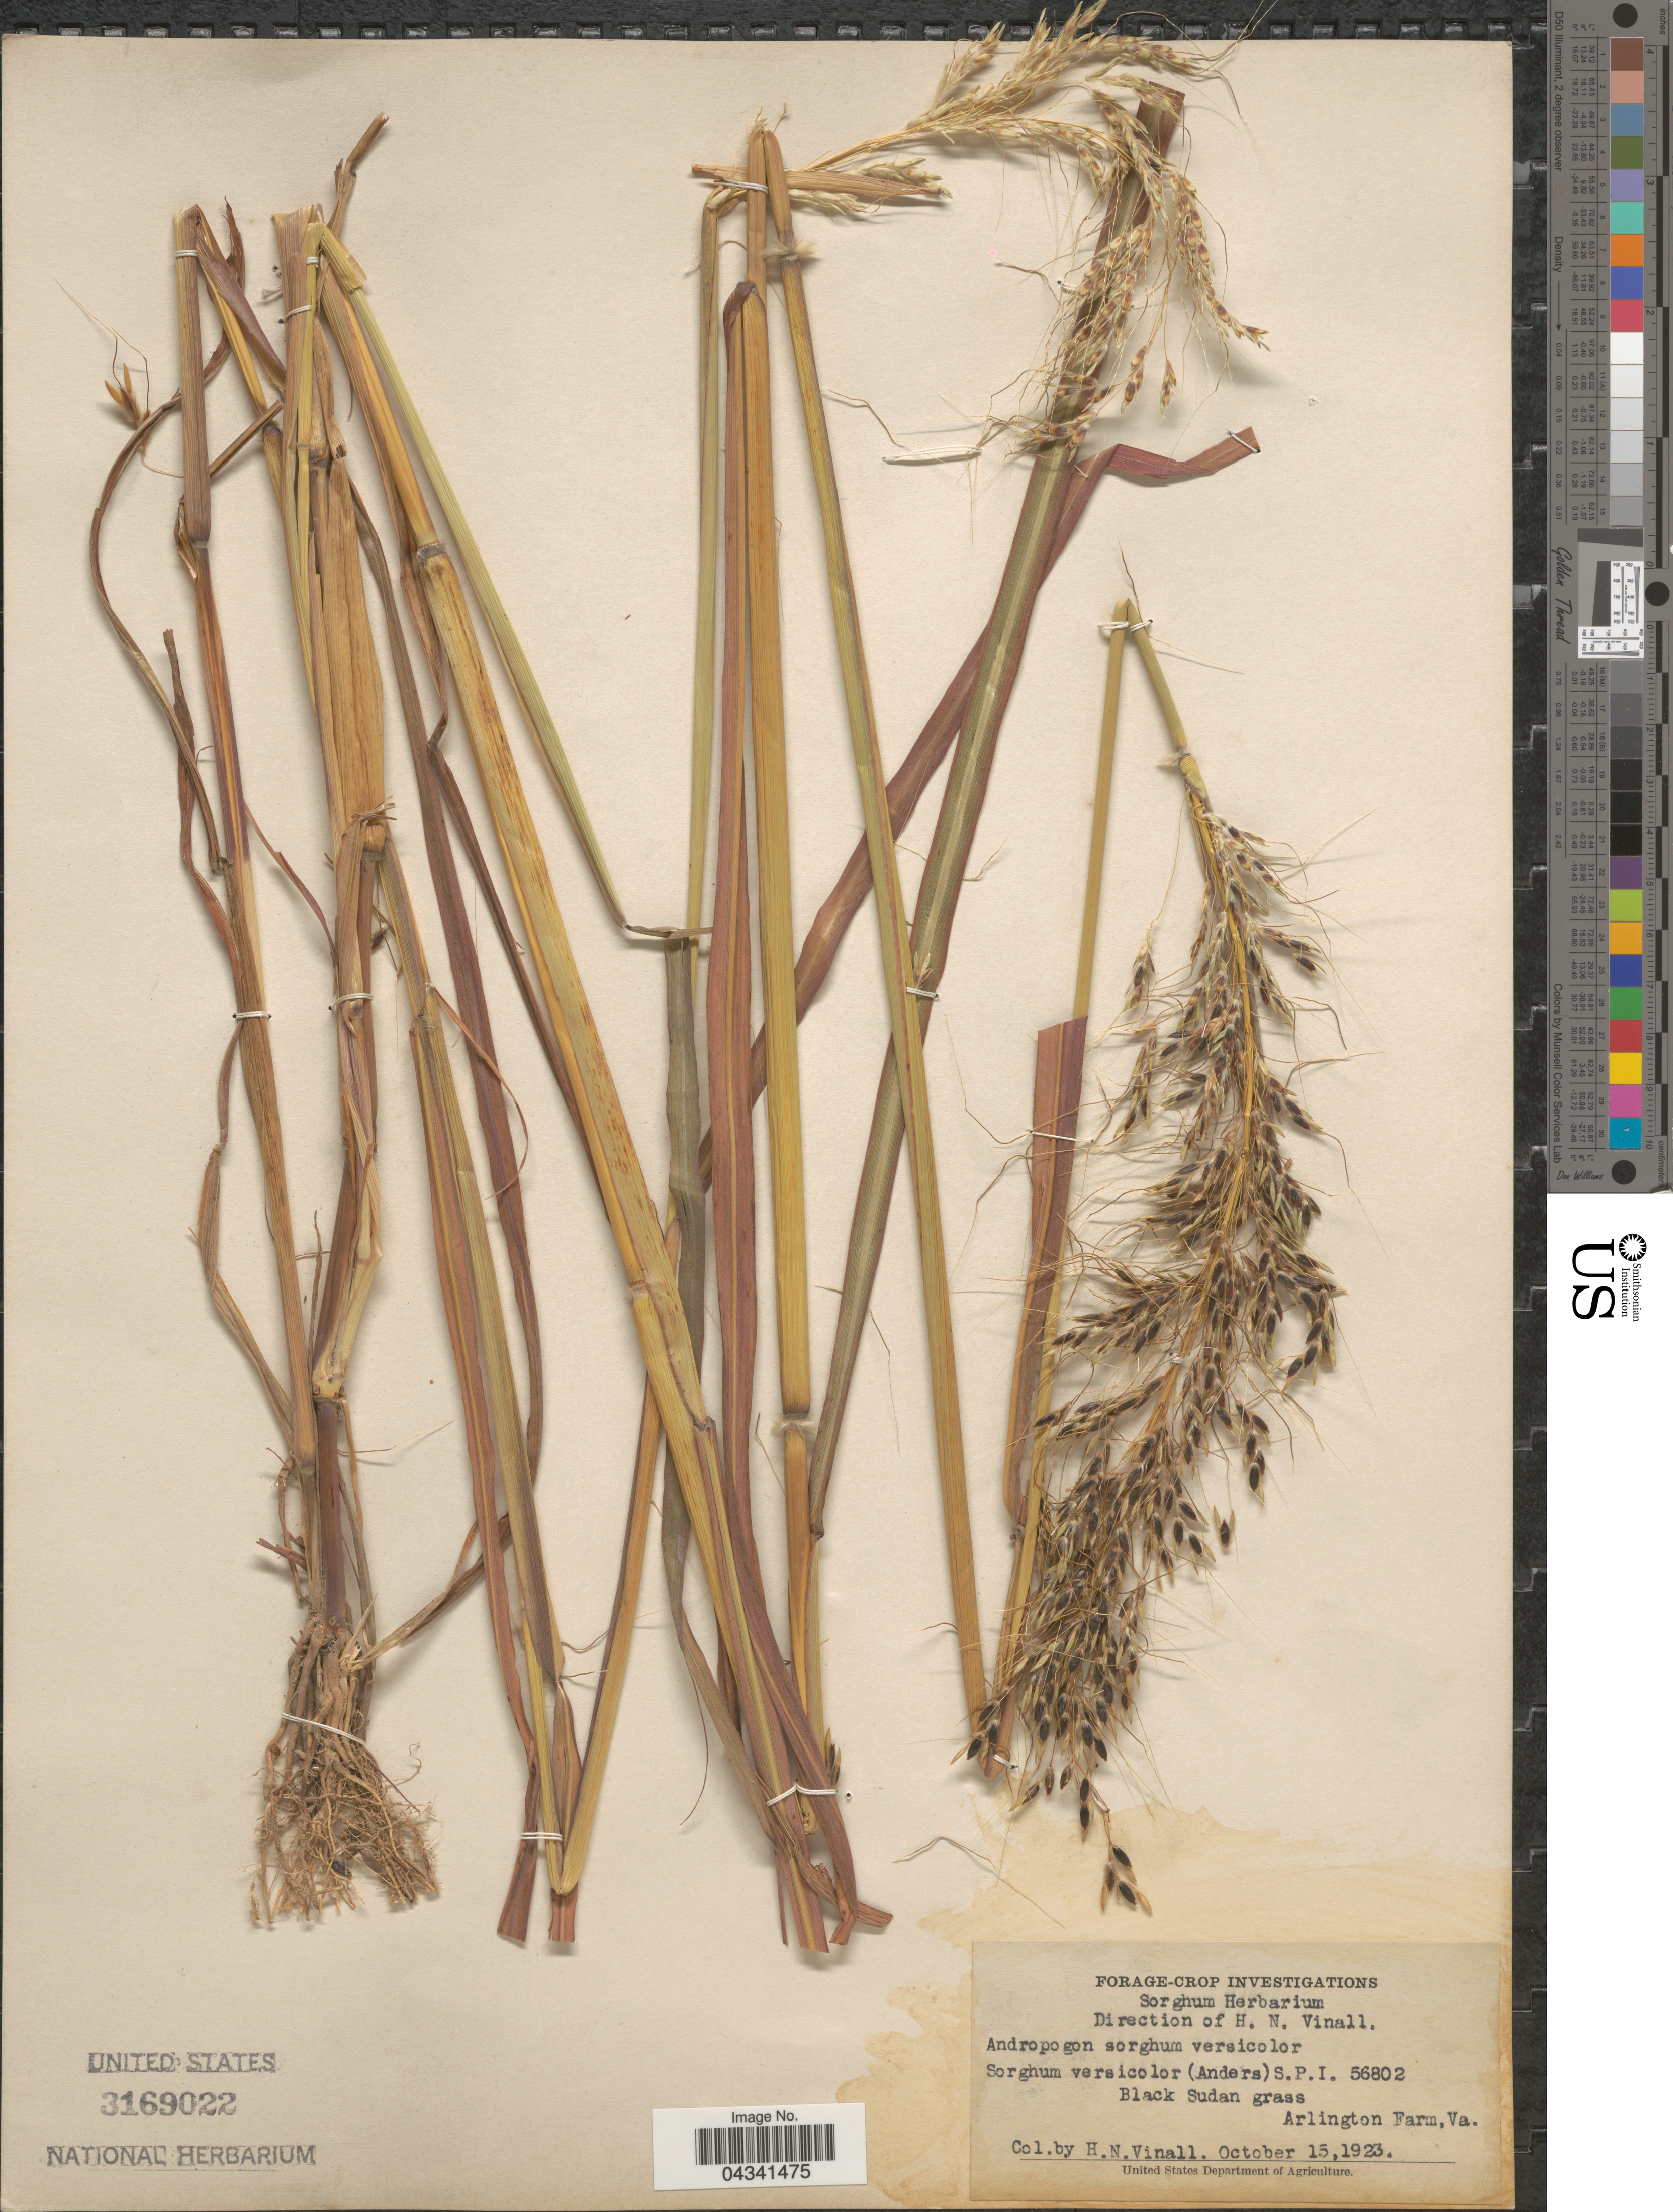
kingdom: Plantae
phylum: Tracheophyta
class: Liliopsida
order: Poales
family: Poaceae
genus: Sorghum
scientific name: Sorghum versicolor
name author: Andersson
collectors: H. Vinall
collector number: S.P.I. 56802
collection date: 1923-10-15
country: United States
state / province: Virginia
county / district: Arlington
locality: Arlington Farm.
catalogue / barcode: US 3169022